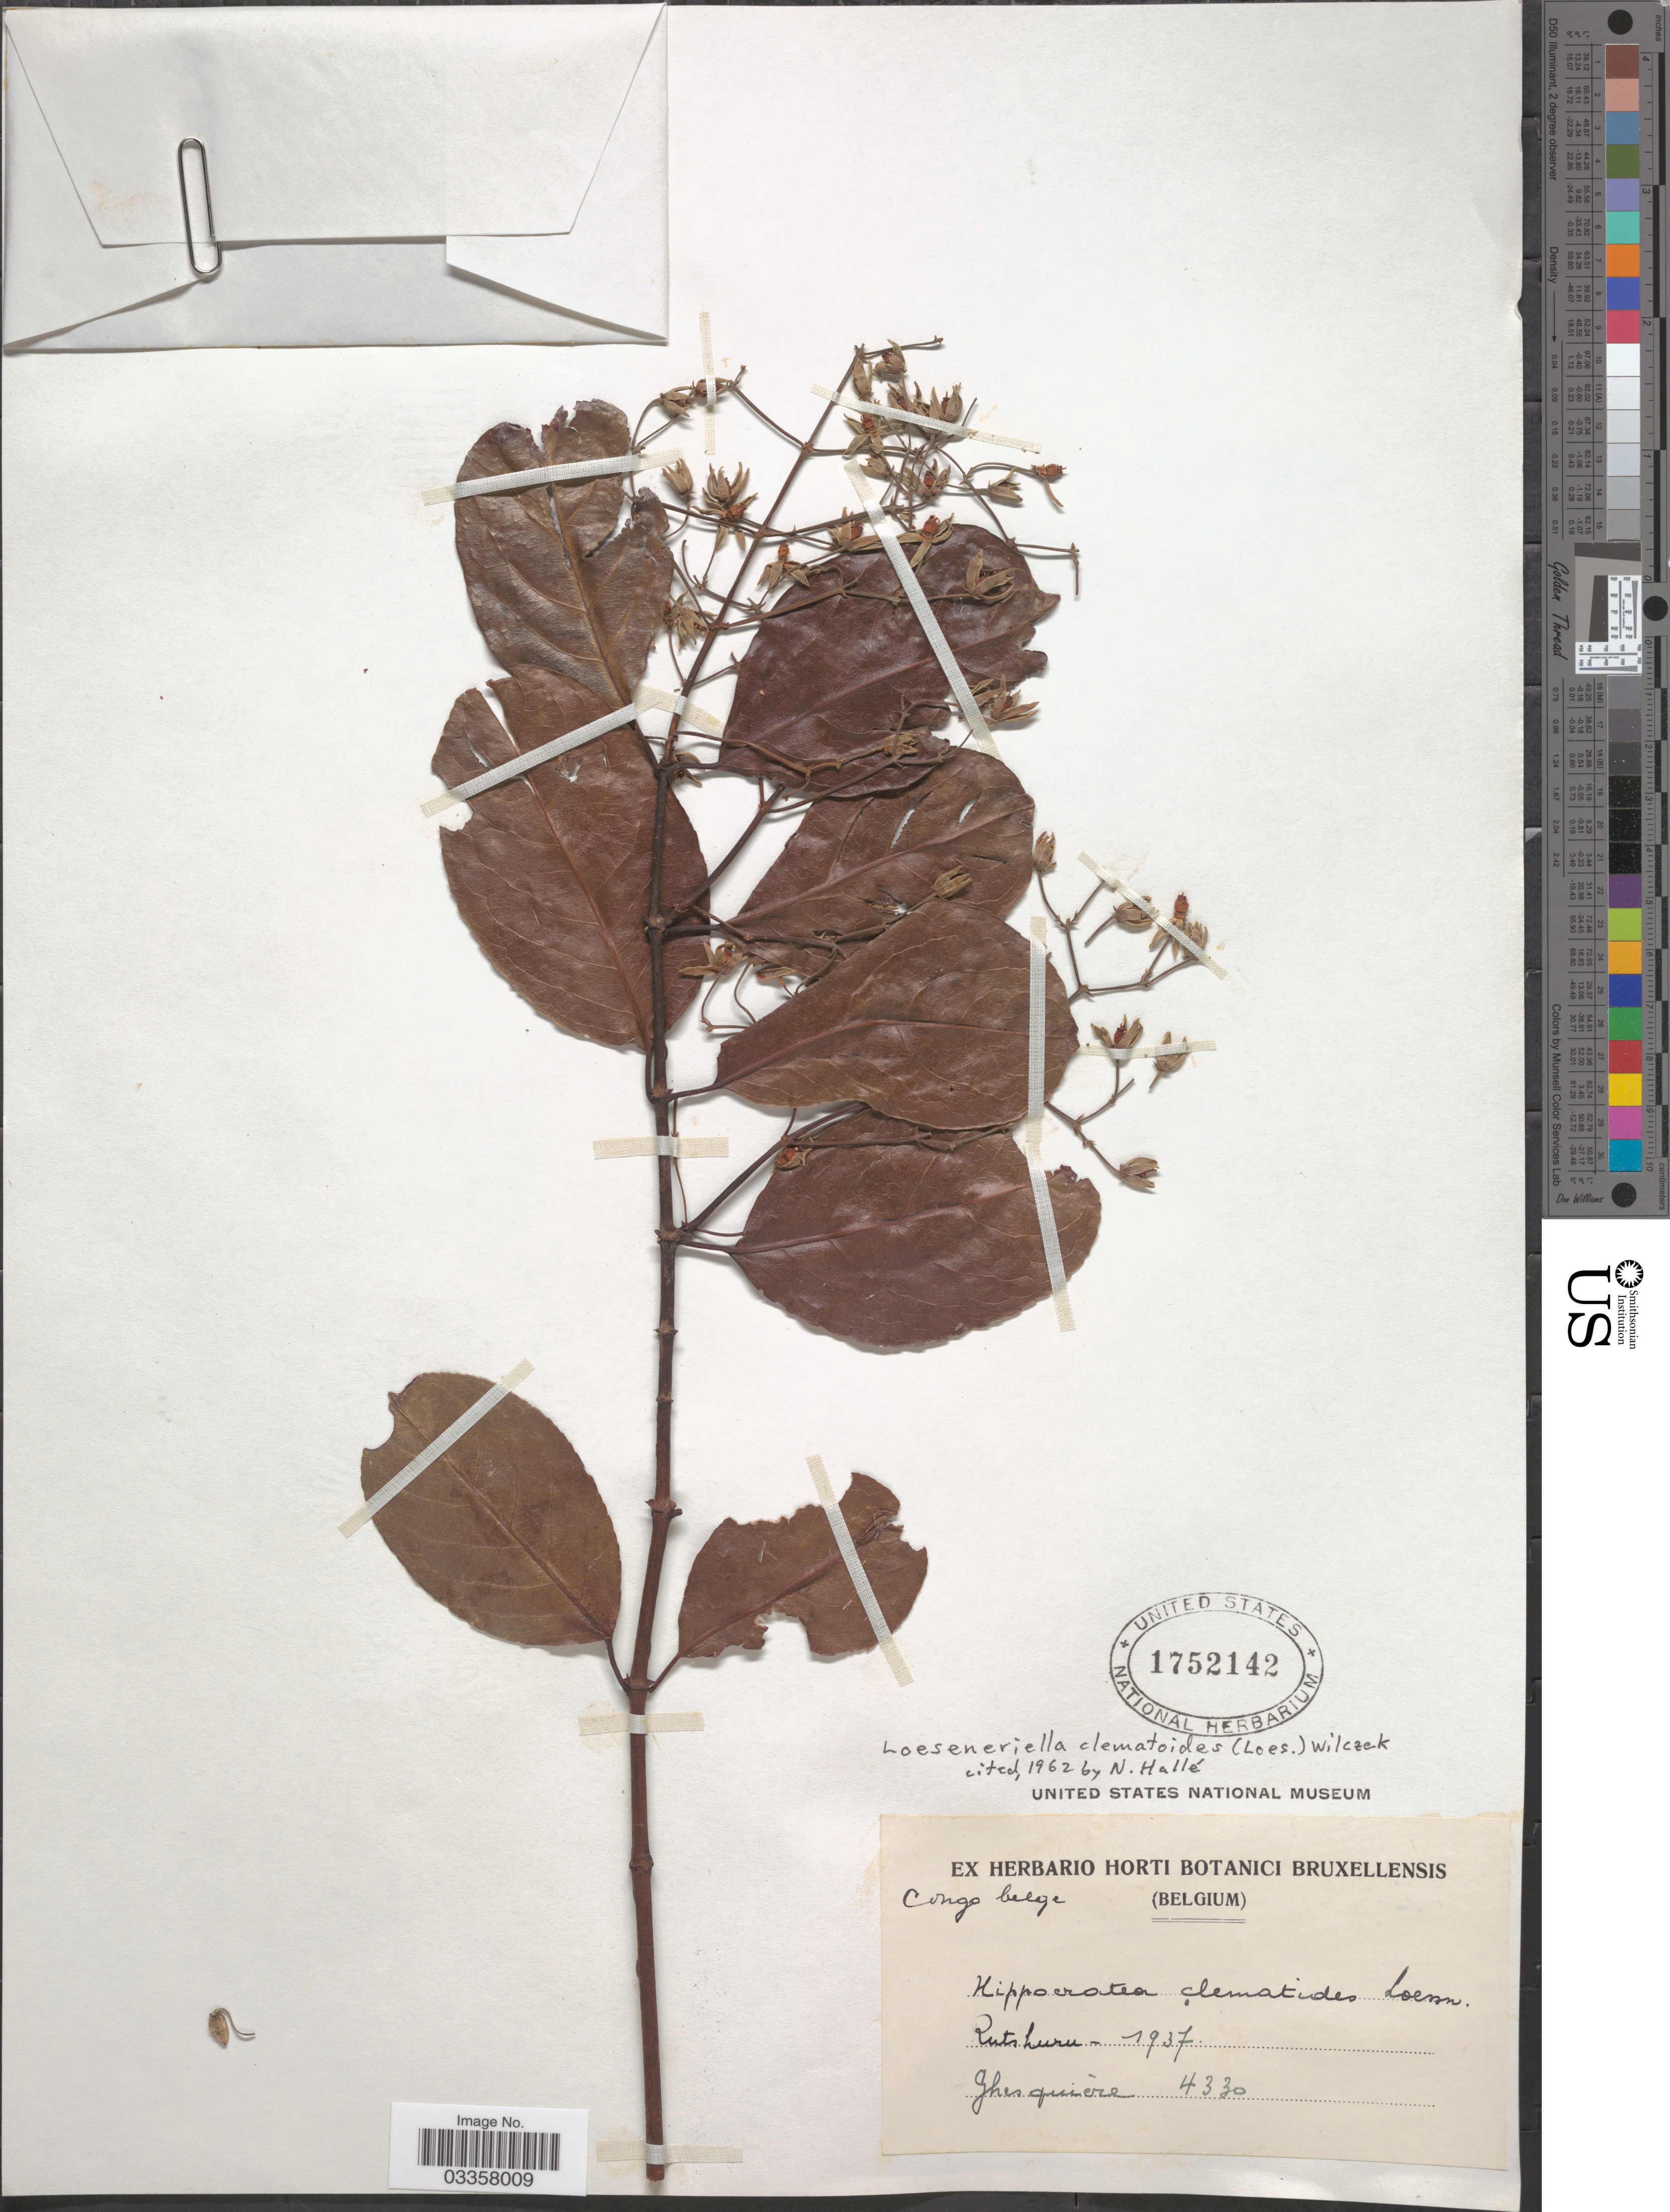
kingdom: Plantae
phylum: Tracheophyta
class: Magnoliopsida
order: Celastrales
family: Celastraceae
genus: Loeseneriella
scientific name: Loeseneriella clematoides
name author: (Loes.) R. Wilczek ex N. Hallé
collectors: Ghesquière.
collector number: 4330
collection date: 1937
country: Congo, Democratic Republic of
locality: Congo belge. Rutshuru.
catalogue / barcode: US 1752142